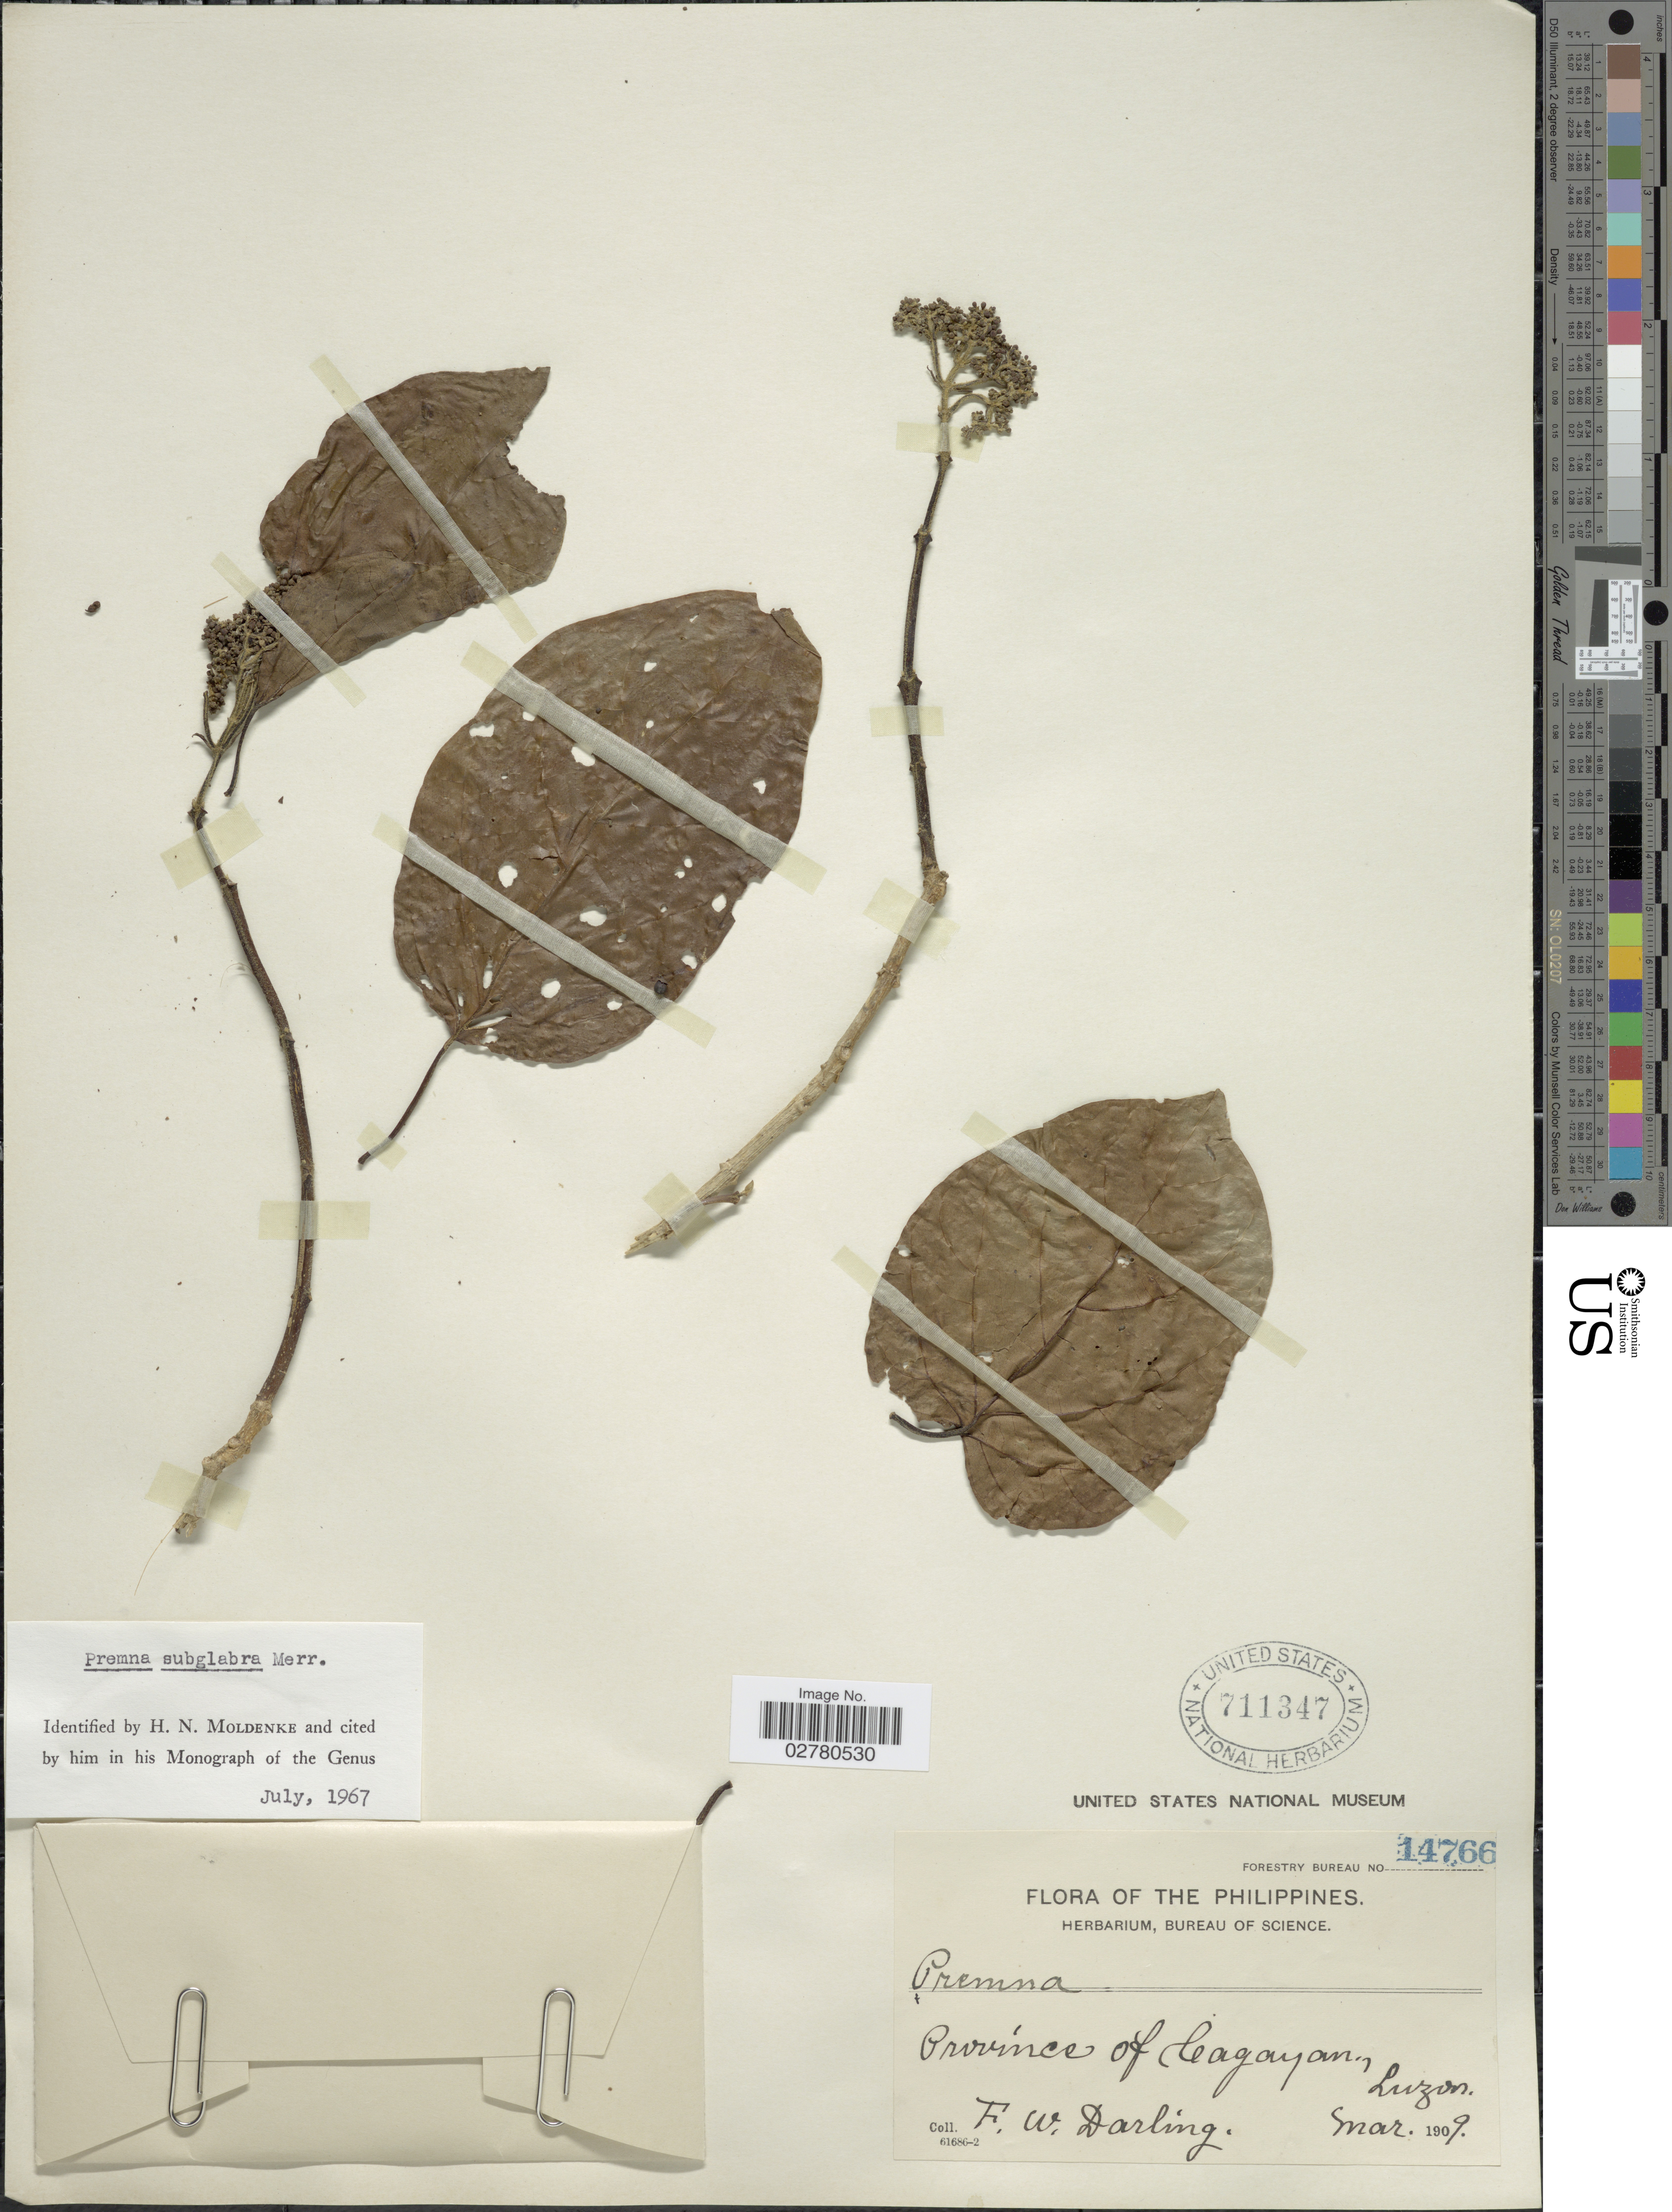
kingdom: Plantae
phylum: Tracheophyta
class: Magnoliopsida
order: Lamiales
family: Lamiaceae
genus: Premna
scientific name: Premna subglabra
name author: Merr.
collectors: F. Darling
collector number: Bureau of Science 14766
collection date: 1909-03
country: Philippines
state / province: Cagayan Valley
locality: Province of Cagayan, Luzon.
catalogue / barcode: US 711347